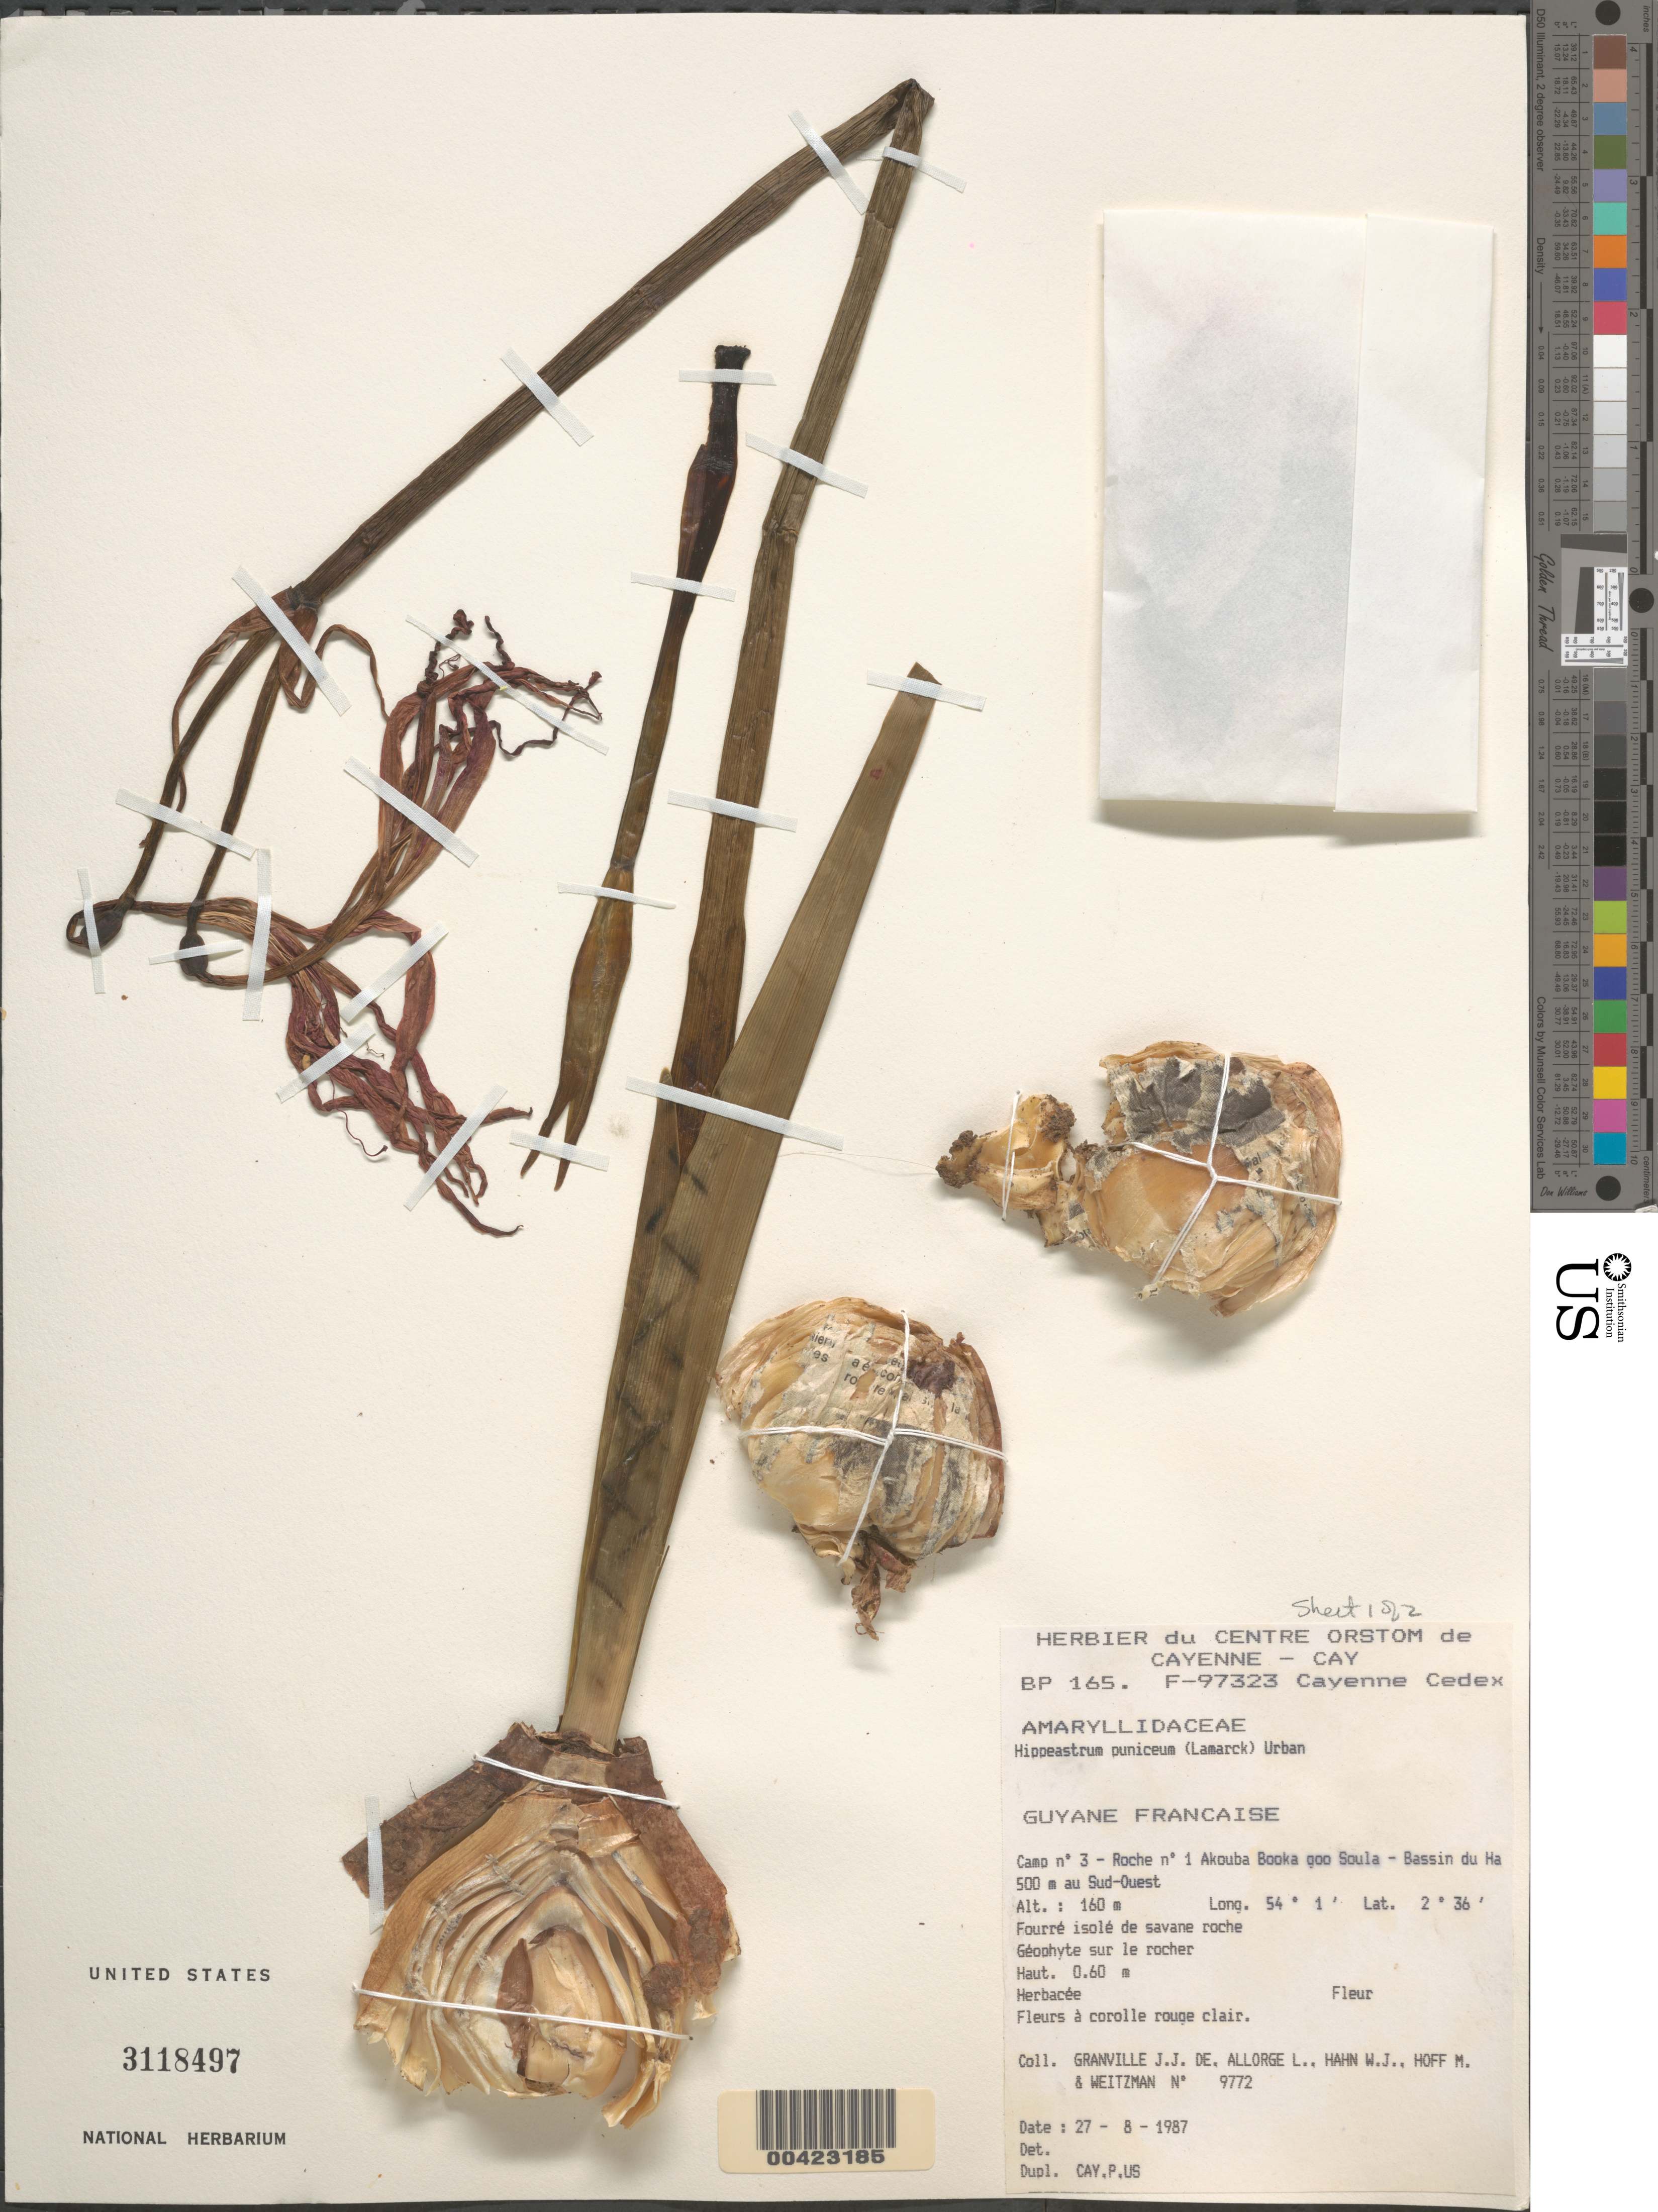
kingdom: Plantae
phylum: Tracheophyta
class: Liliopsida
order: Asparagales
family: Amaryllidaceae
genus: Hippeastrum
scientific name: Hippeastrum puniceum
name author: (Lam.) Voss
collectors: J.-J. de Granville, L. Allorge, W. J. Hahn, M. Hoff & A. L. Weitzman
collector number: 9772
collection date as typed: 27 Aug 1987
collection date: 1987-08-27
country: French Guiana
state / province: Cayenne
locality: Akouba booka go soula, sud-ouest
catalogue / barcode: US 3118497